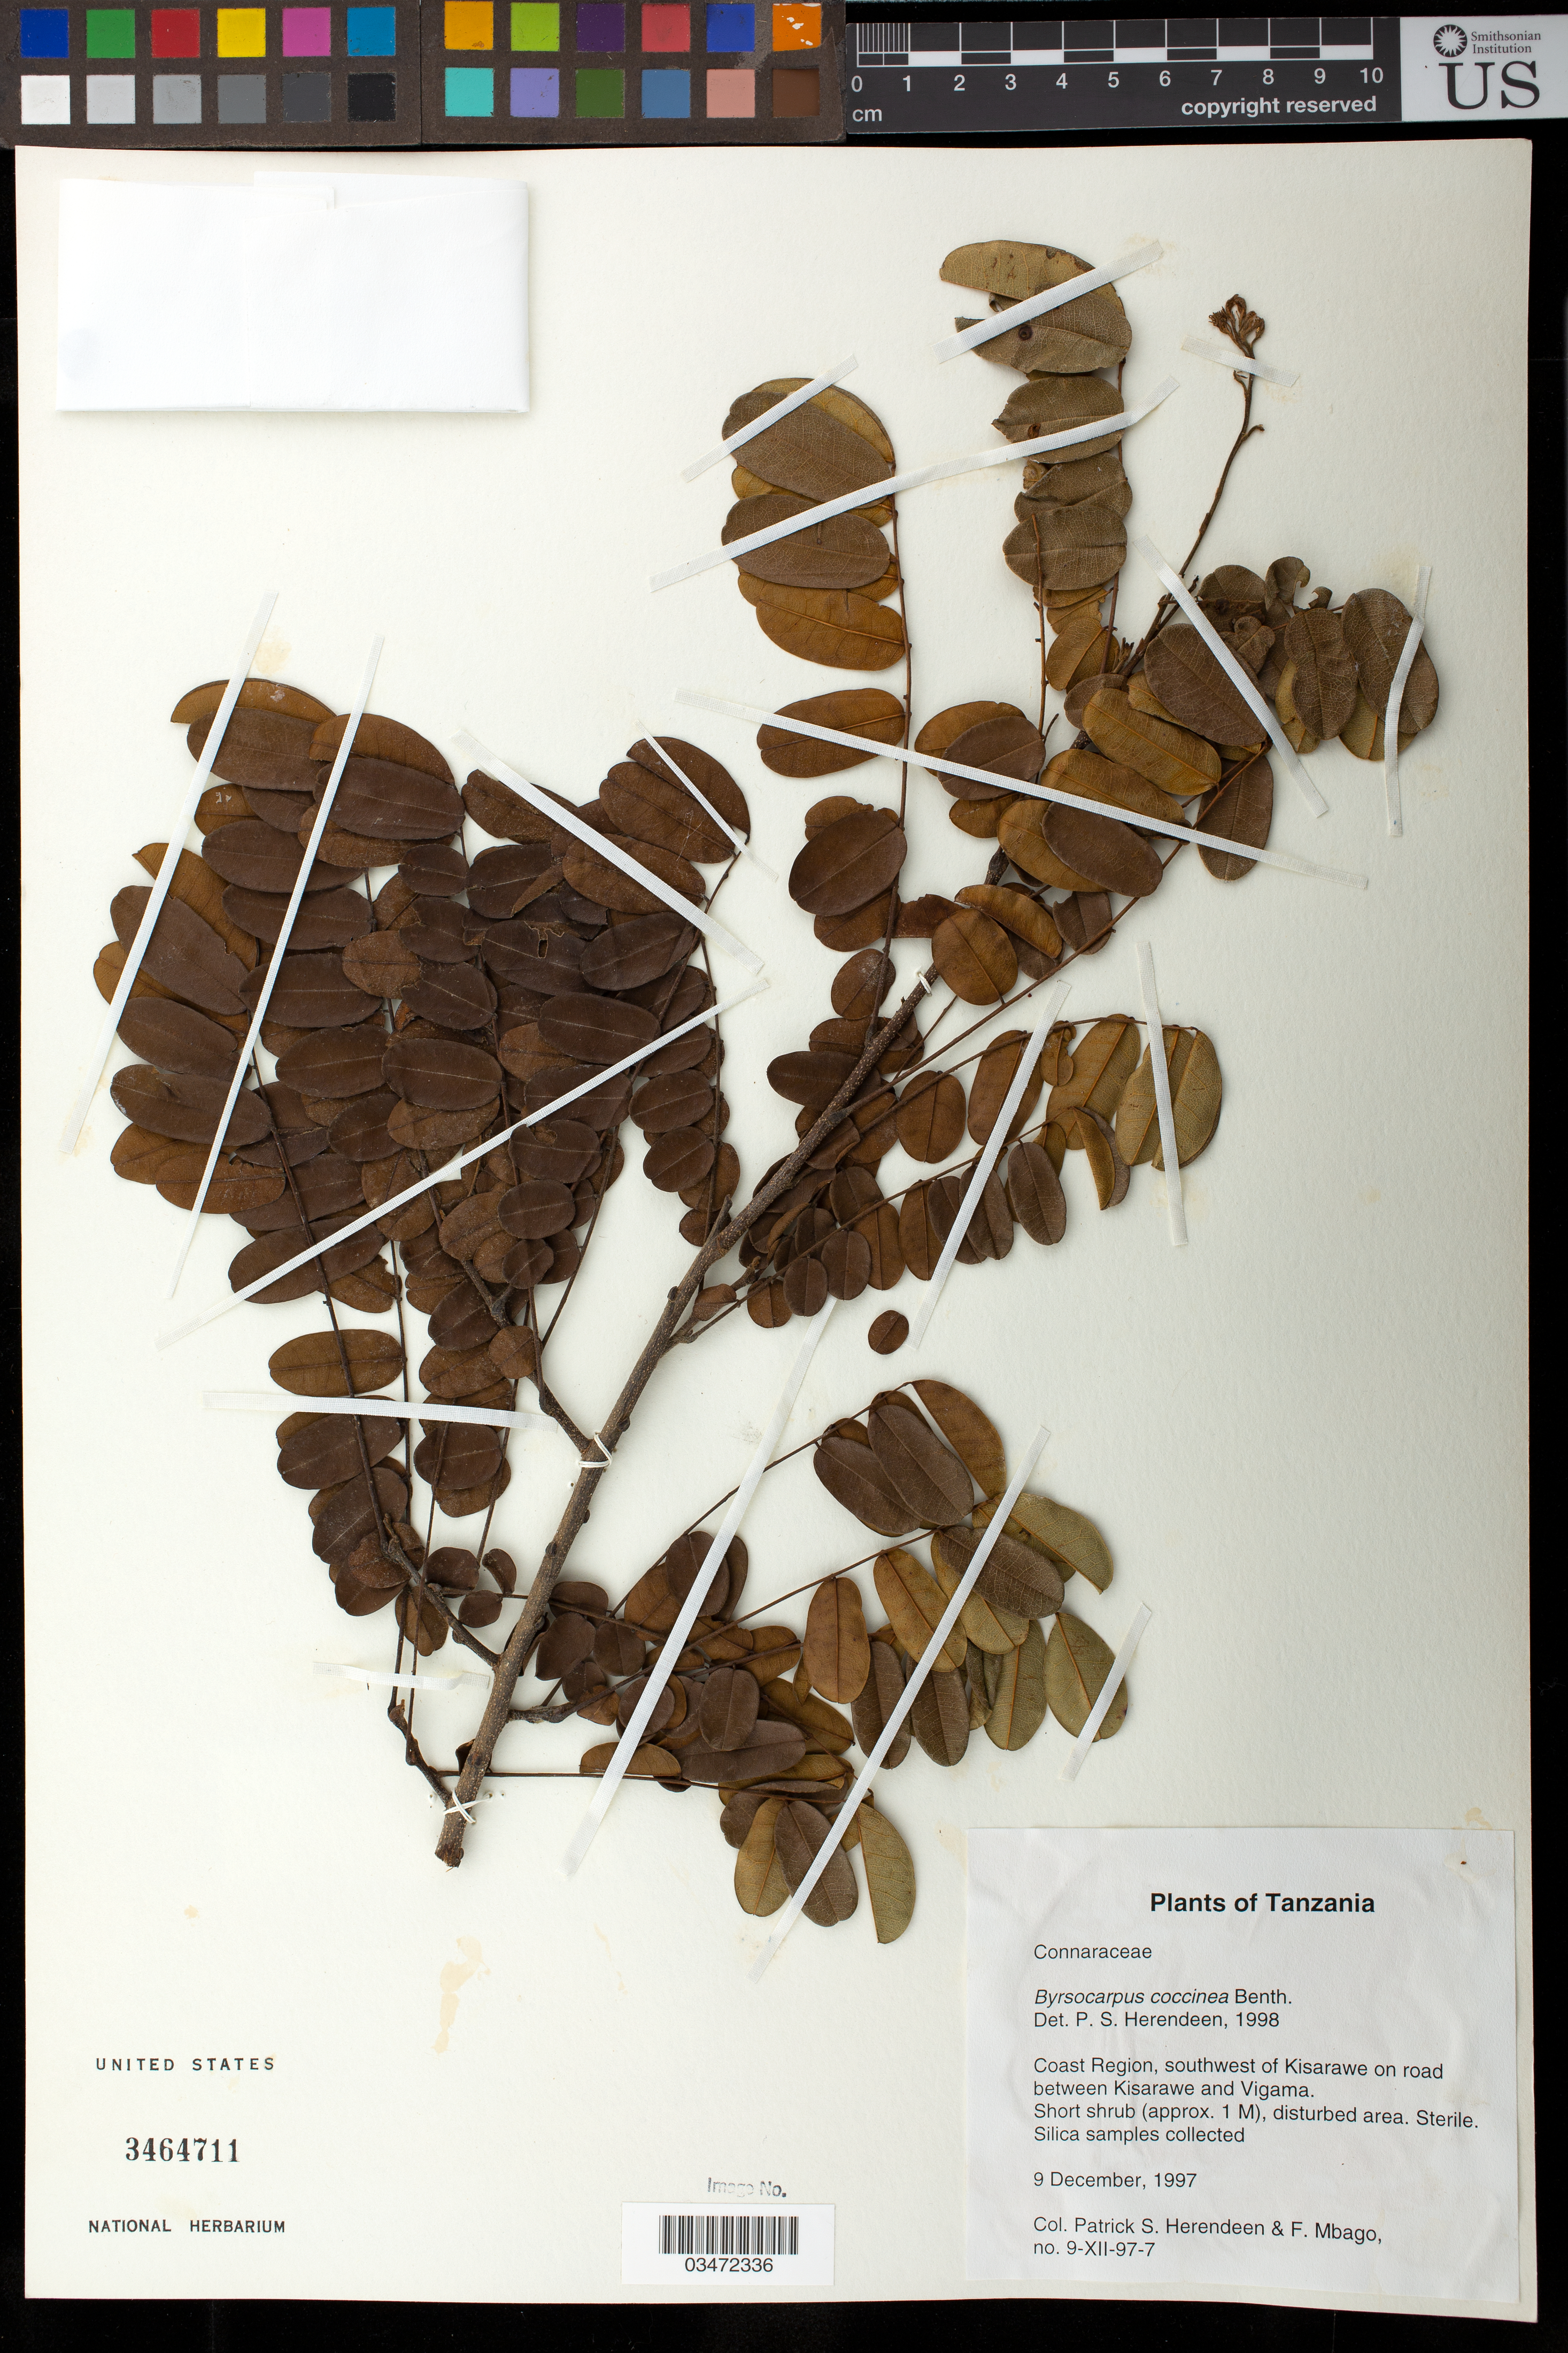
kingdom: Plantae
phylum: Tracheophyta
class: Magnoliopsida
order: Oxalidales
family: Connaraceae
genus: Rourea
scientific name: Rourea coccinea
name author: (Schumach. & Thonn.) Benth.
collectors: P. S. Herendeen & F. Mbago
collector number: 9-XII-97-7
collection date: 1997-12-09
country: Tanzania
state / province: Pwani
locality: Coast Region, SW of Kisarawe on road between Kisarawe and Vigama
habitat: Disturbed area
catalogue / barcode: US 3464711